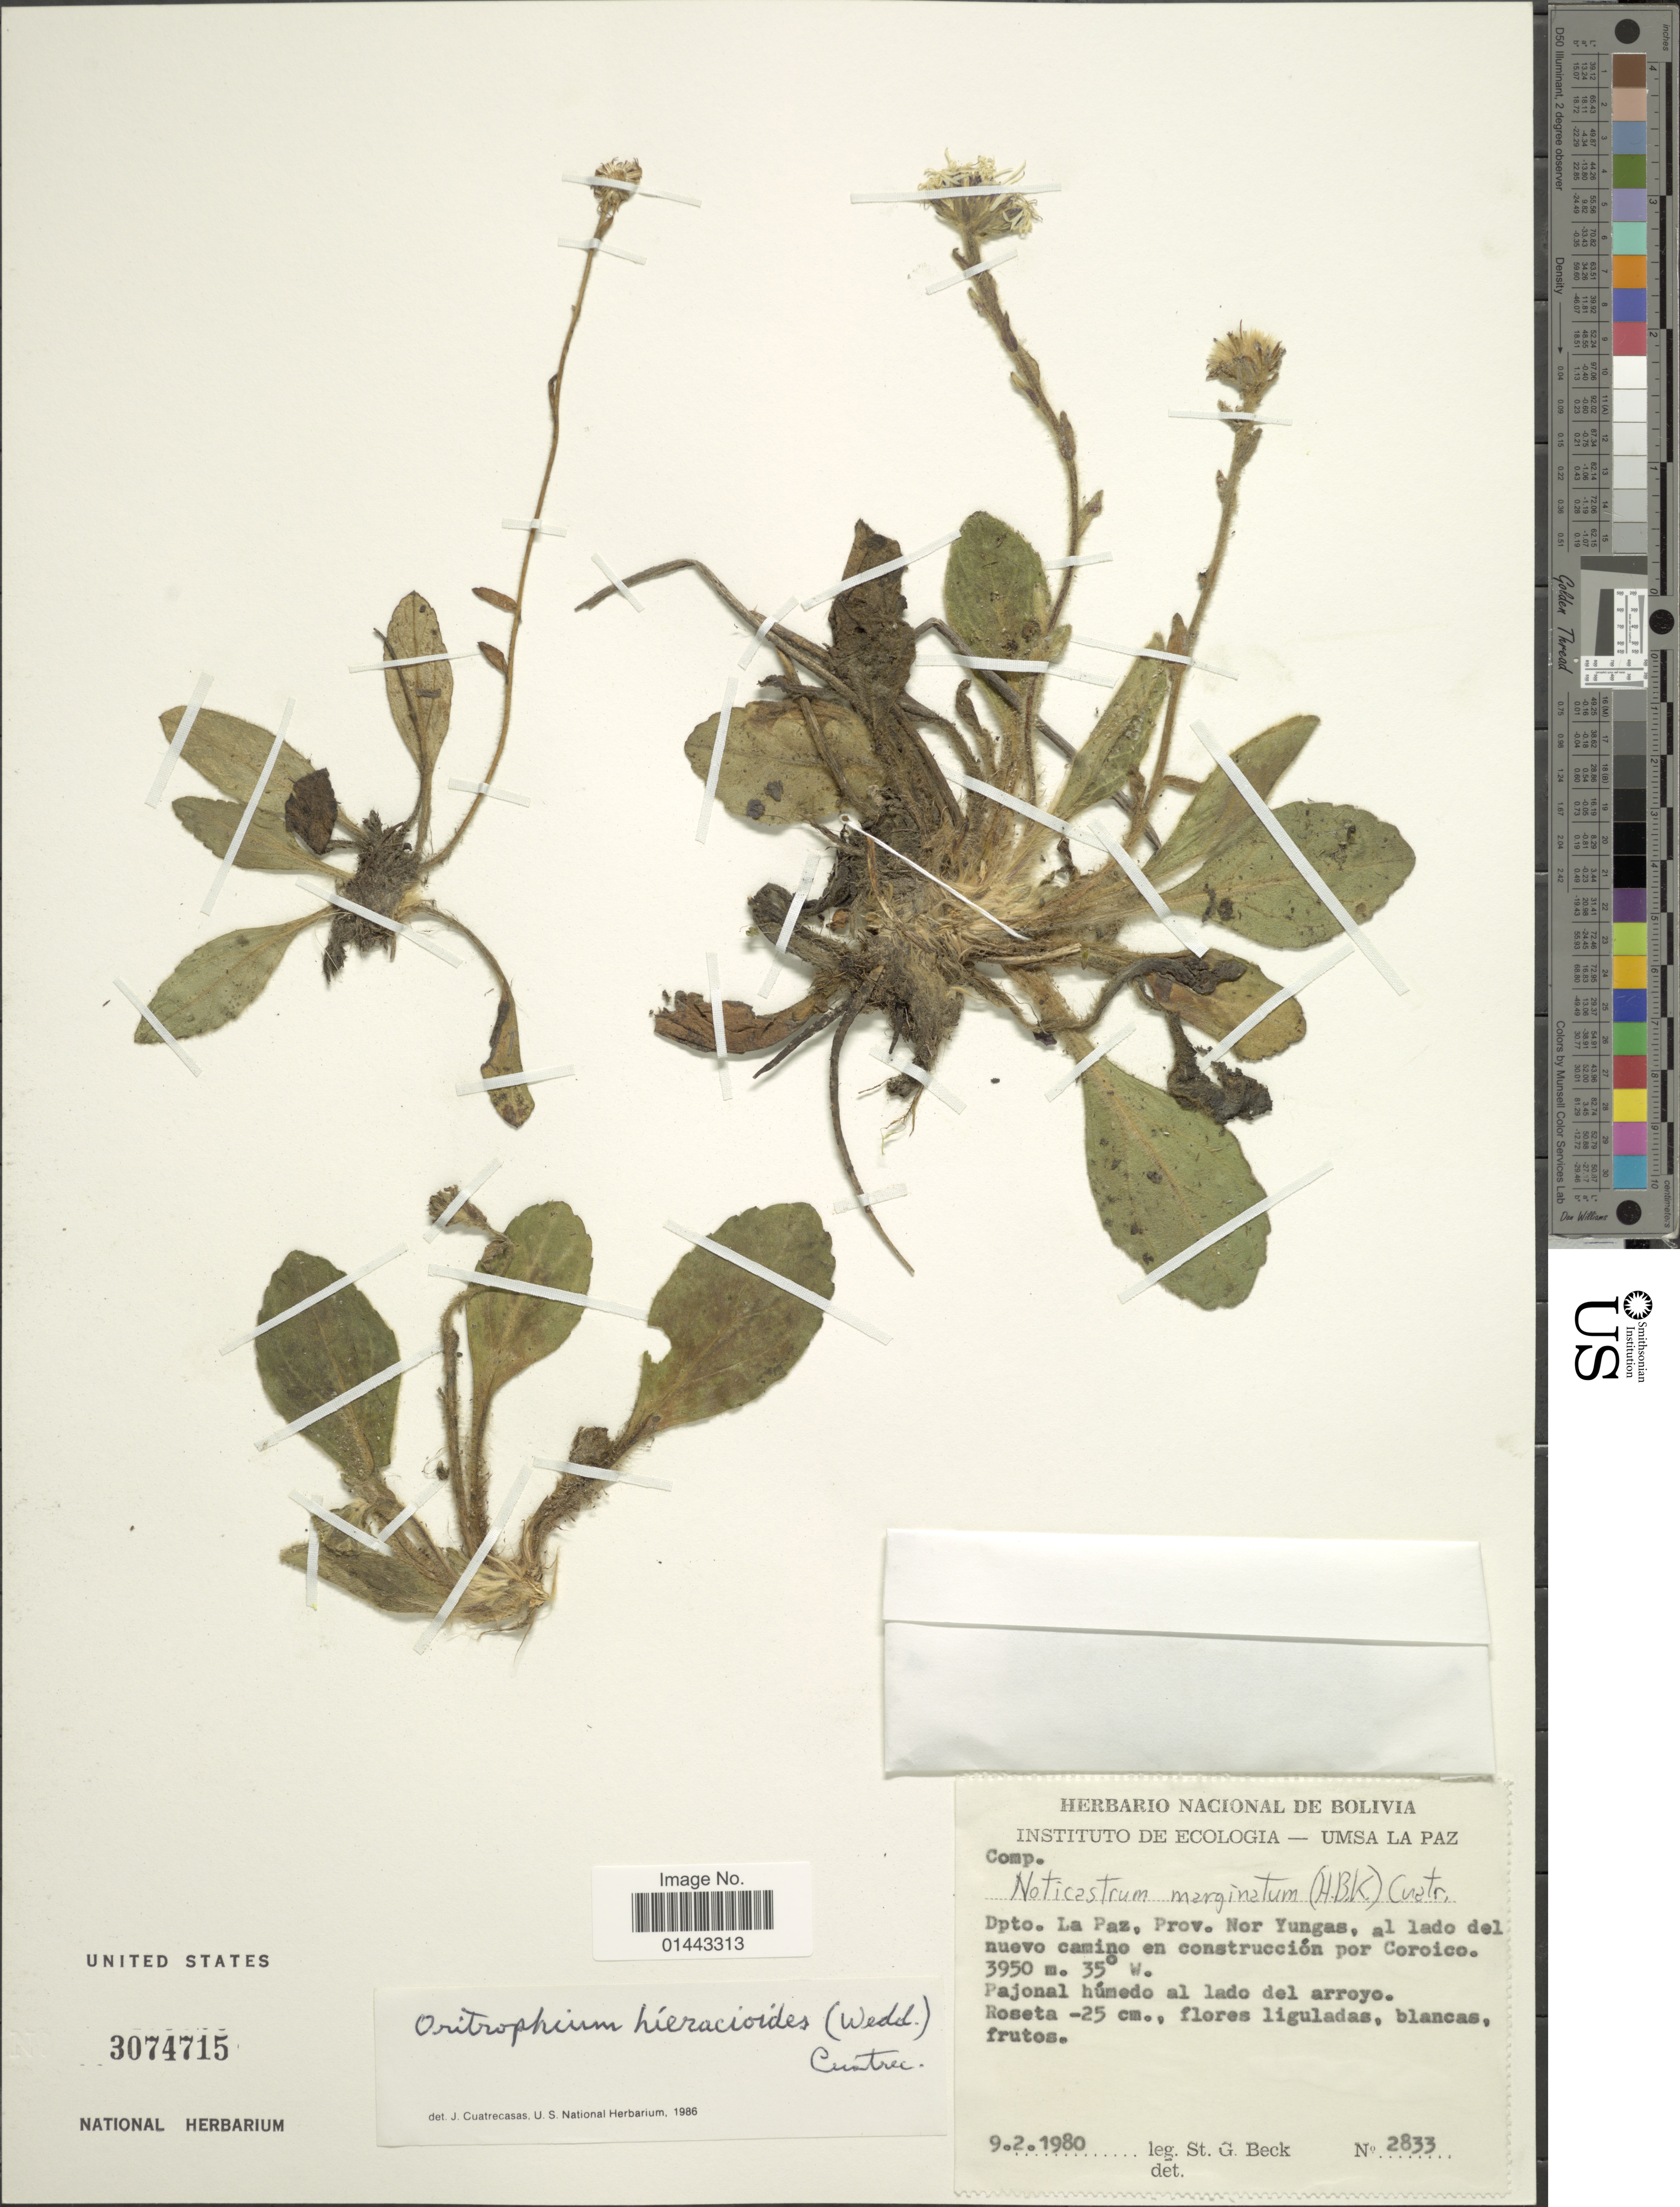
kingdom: Plantae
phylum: Tracheophyta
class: Magnoliopsida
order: Asterales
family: Asteraceae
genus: Oritrophium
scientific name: Oritrophium hieracioides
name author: (Wedd.) Cuatrec.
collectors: S. G. Beck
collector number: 2833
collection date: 1980-02-09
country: Bolivia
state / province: La Paz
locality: Prov. Nor Yungas, al lado del nuevo camigo en construccion por Coroico.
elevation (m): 3950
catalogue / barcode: US 3074715